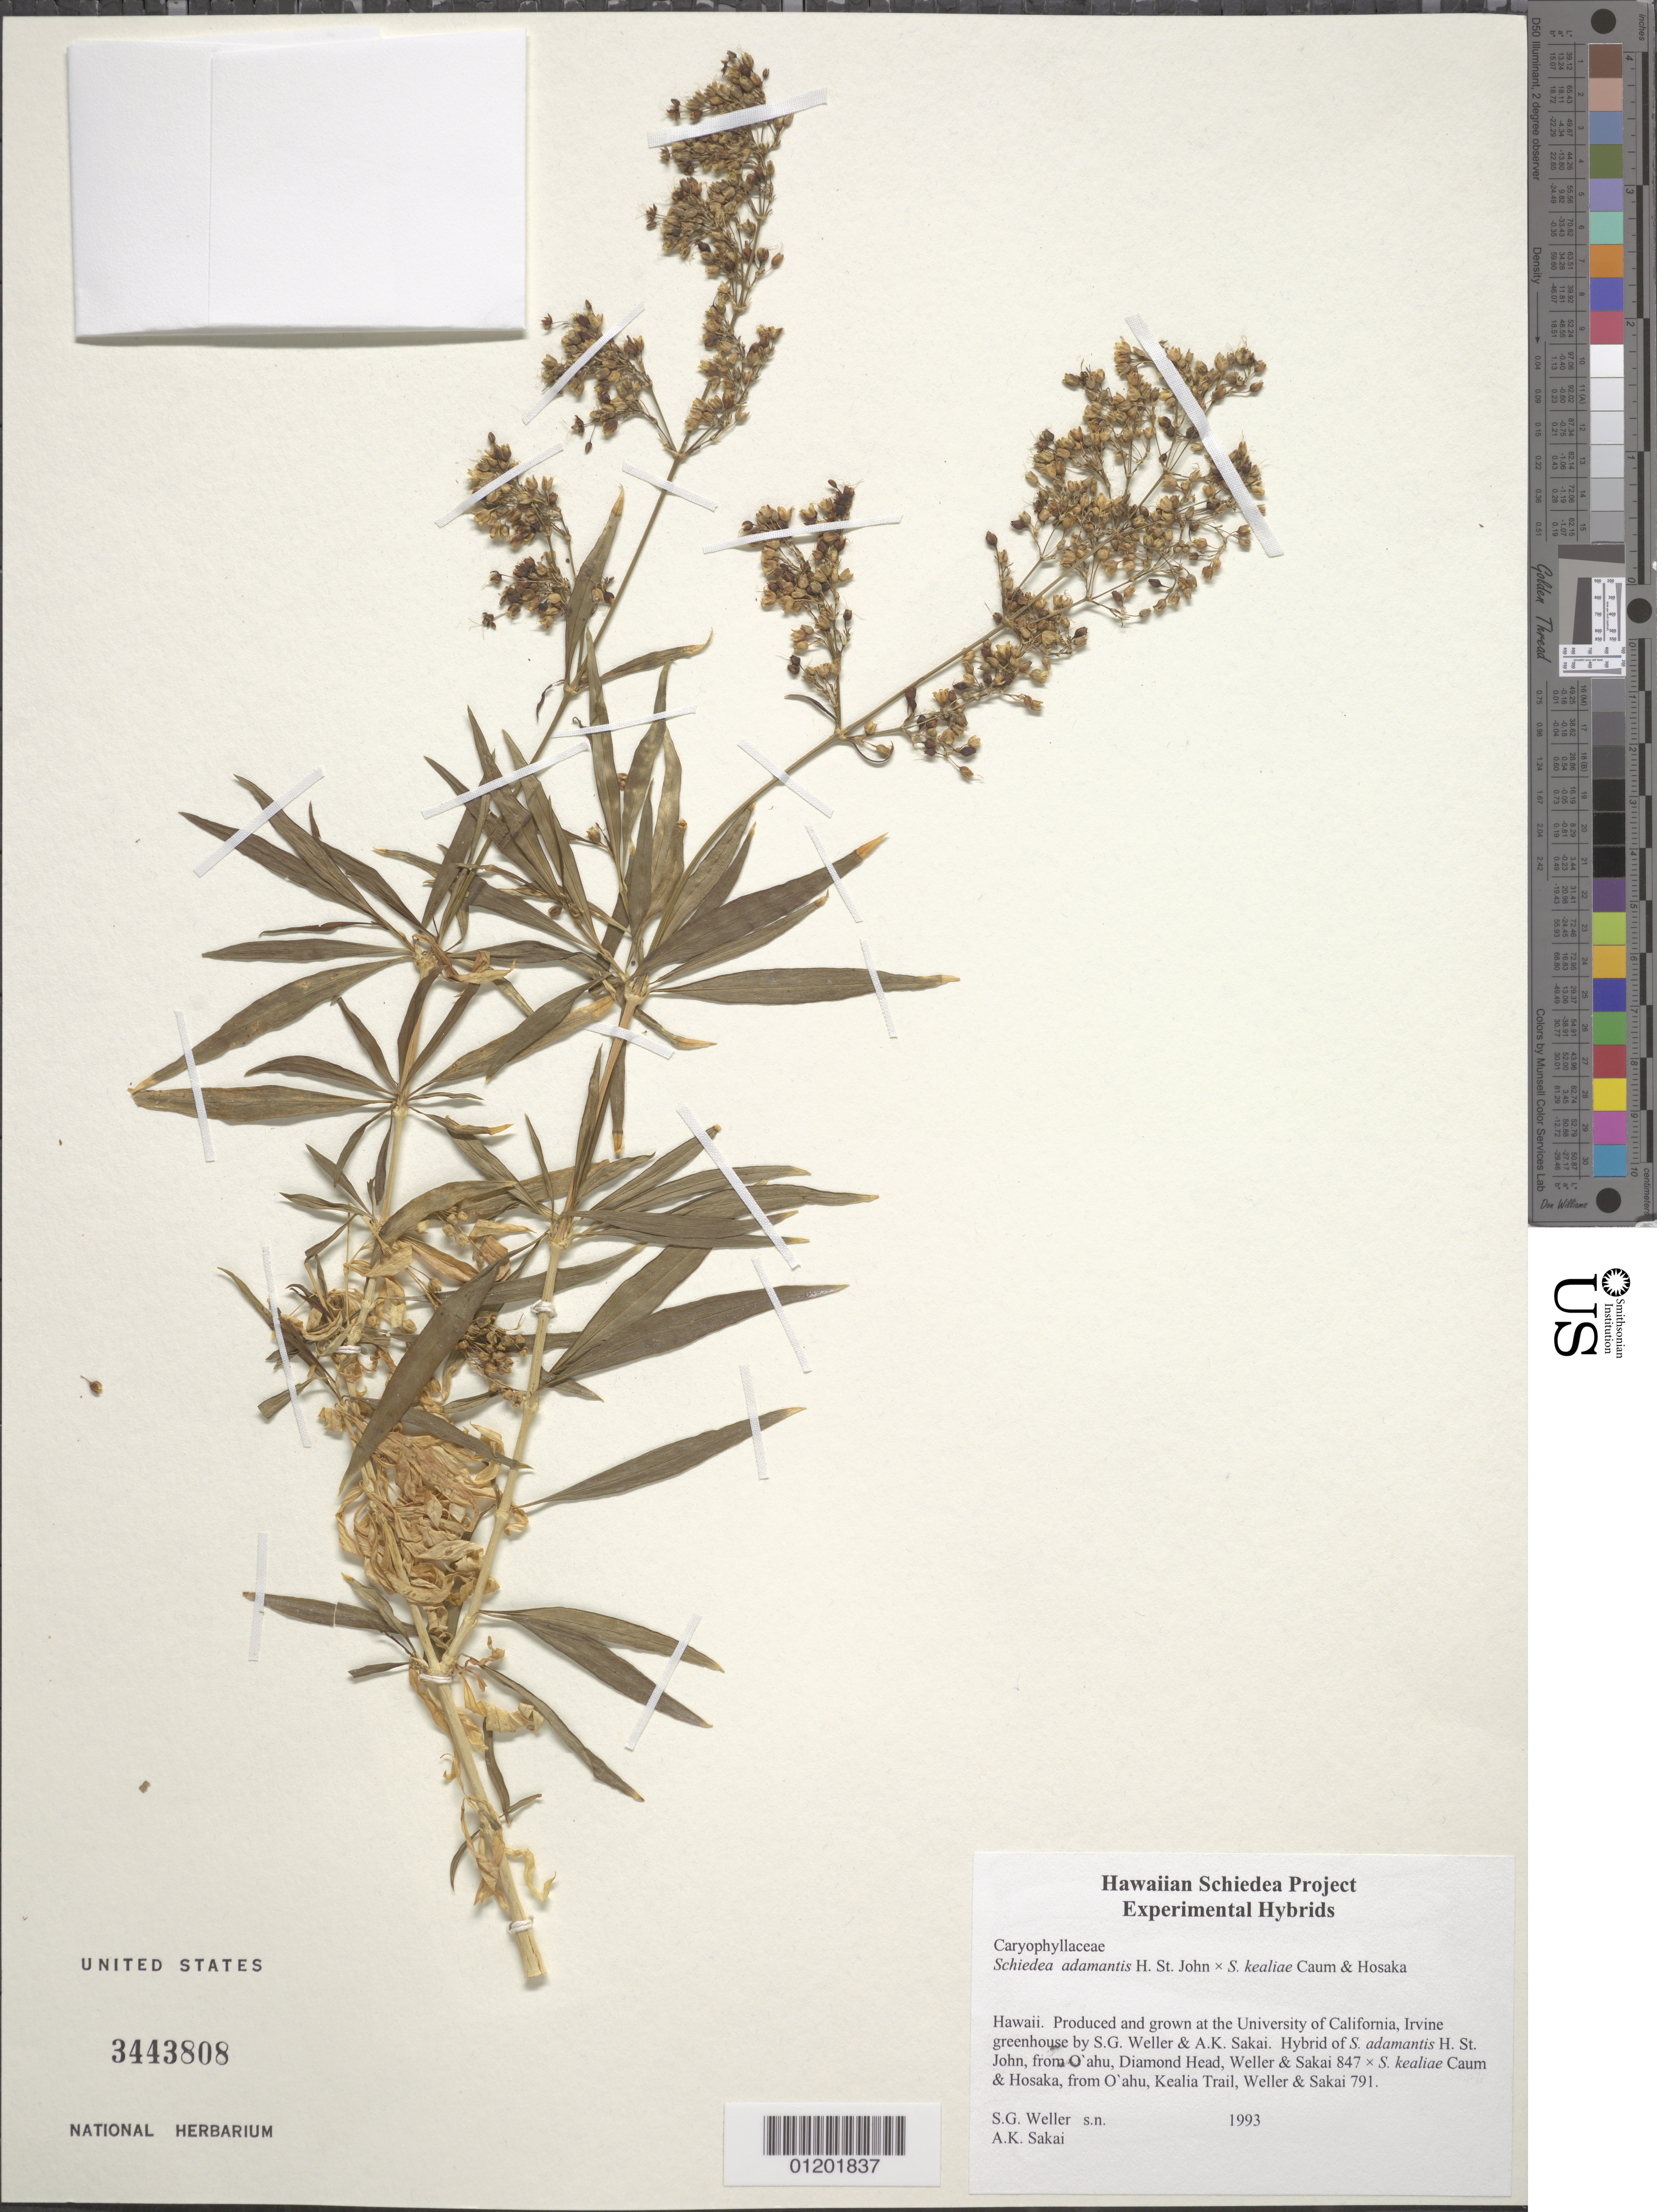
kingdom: Plantae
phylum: Tracheophyta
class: Magnoliopsida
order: Caryophyllales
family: Caryophyllaceae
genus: Schiedea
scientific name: Schiedea adamantis x S. kealiae Caum & Hosaka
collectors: S. G. Weller & A. Sakai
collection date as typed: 1993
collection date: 1993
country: United States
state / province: California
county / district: Orange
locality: University of California, Irvine greenhouse.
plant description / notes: Hybrid of S. adamantis H. St. John [from O'ahu, Diamond Head, Weller & Sakai 847] × S. kealiae Caum & Hosaka [from O'ahu, Kealia Trail, Weller & Sakai 791].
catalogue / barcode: US 3443808